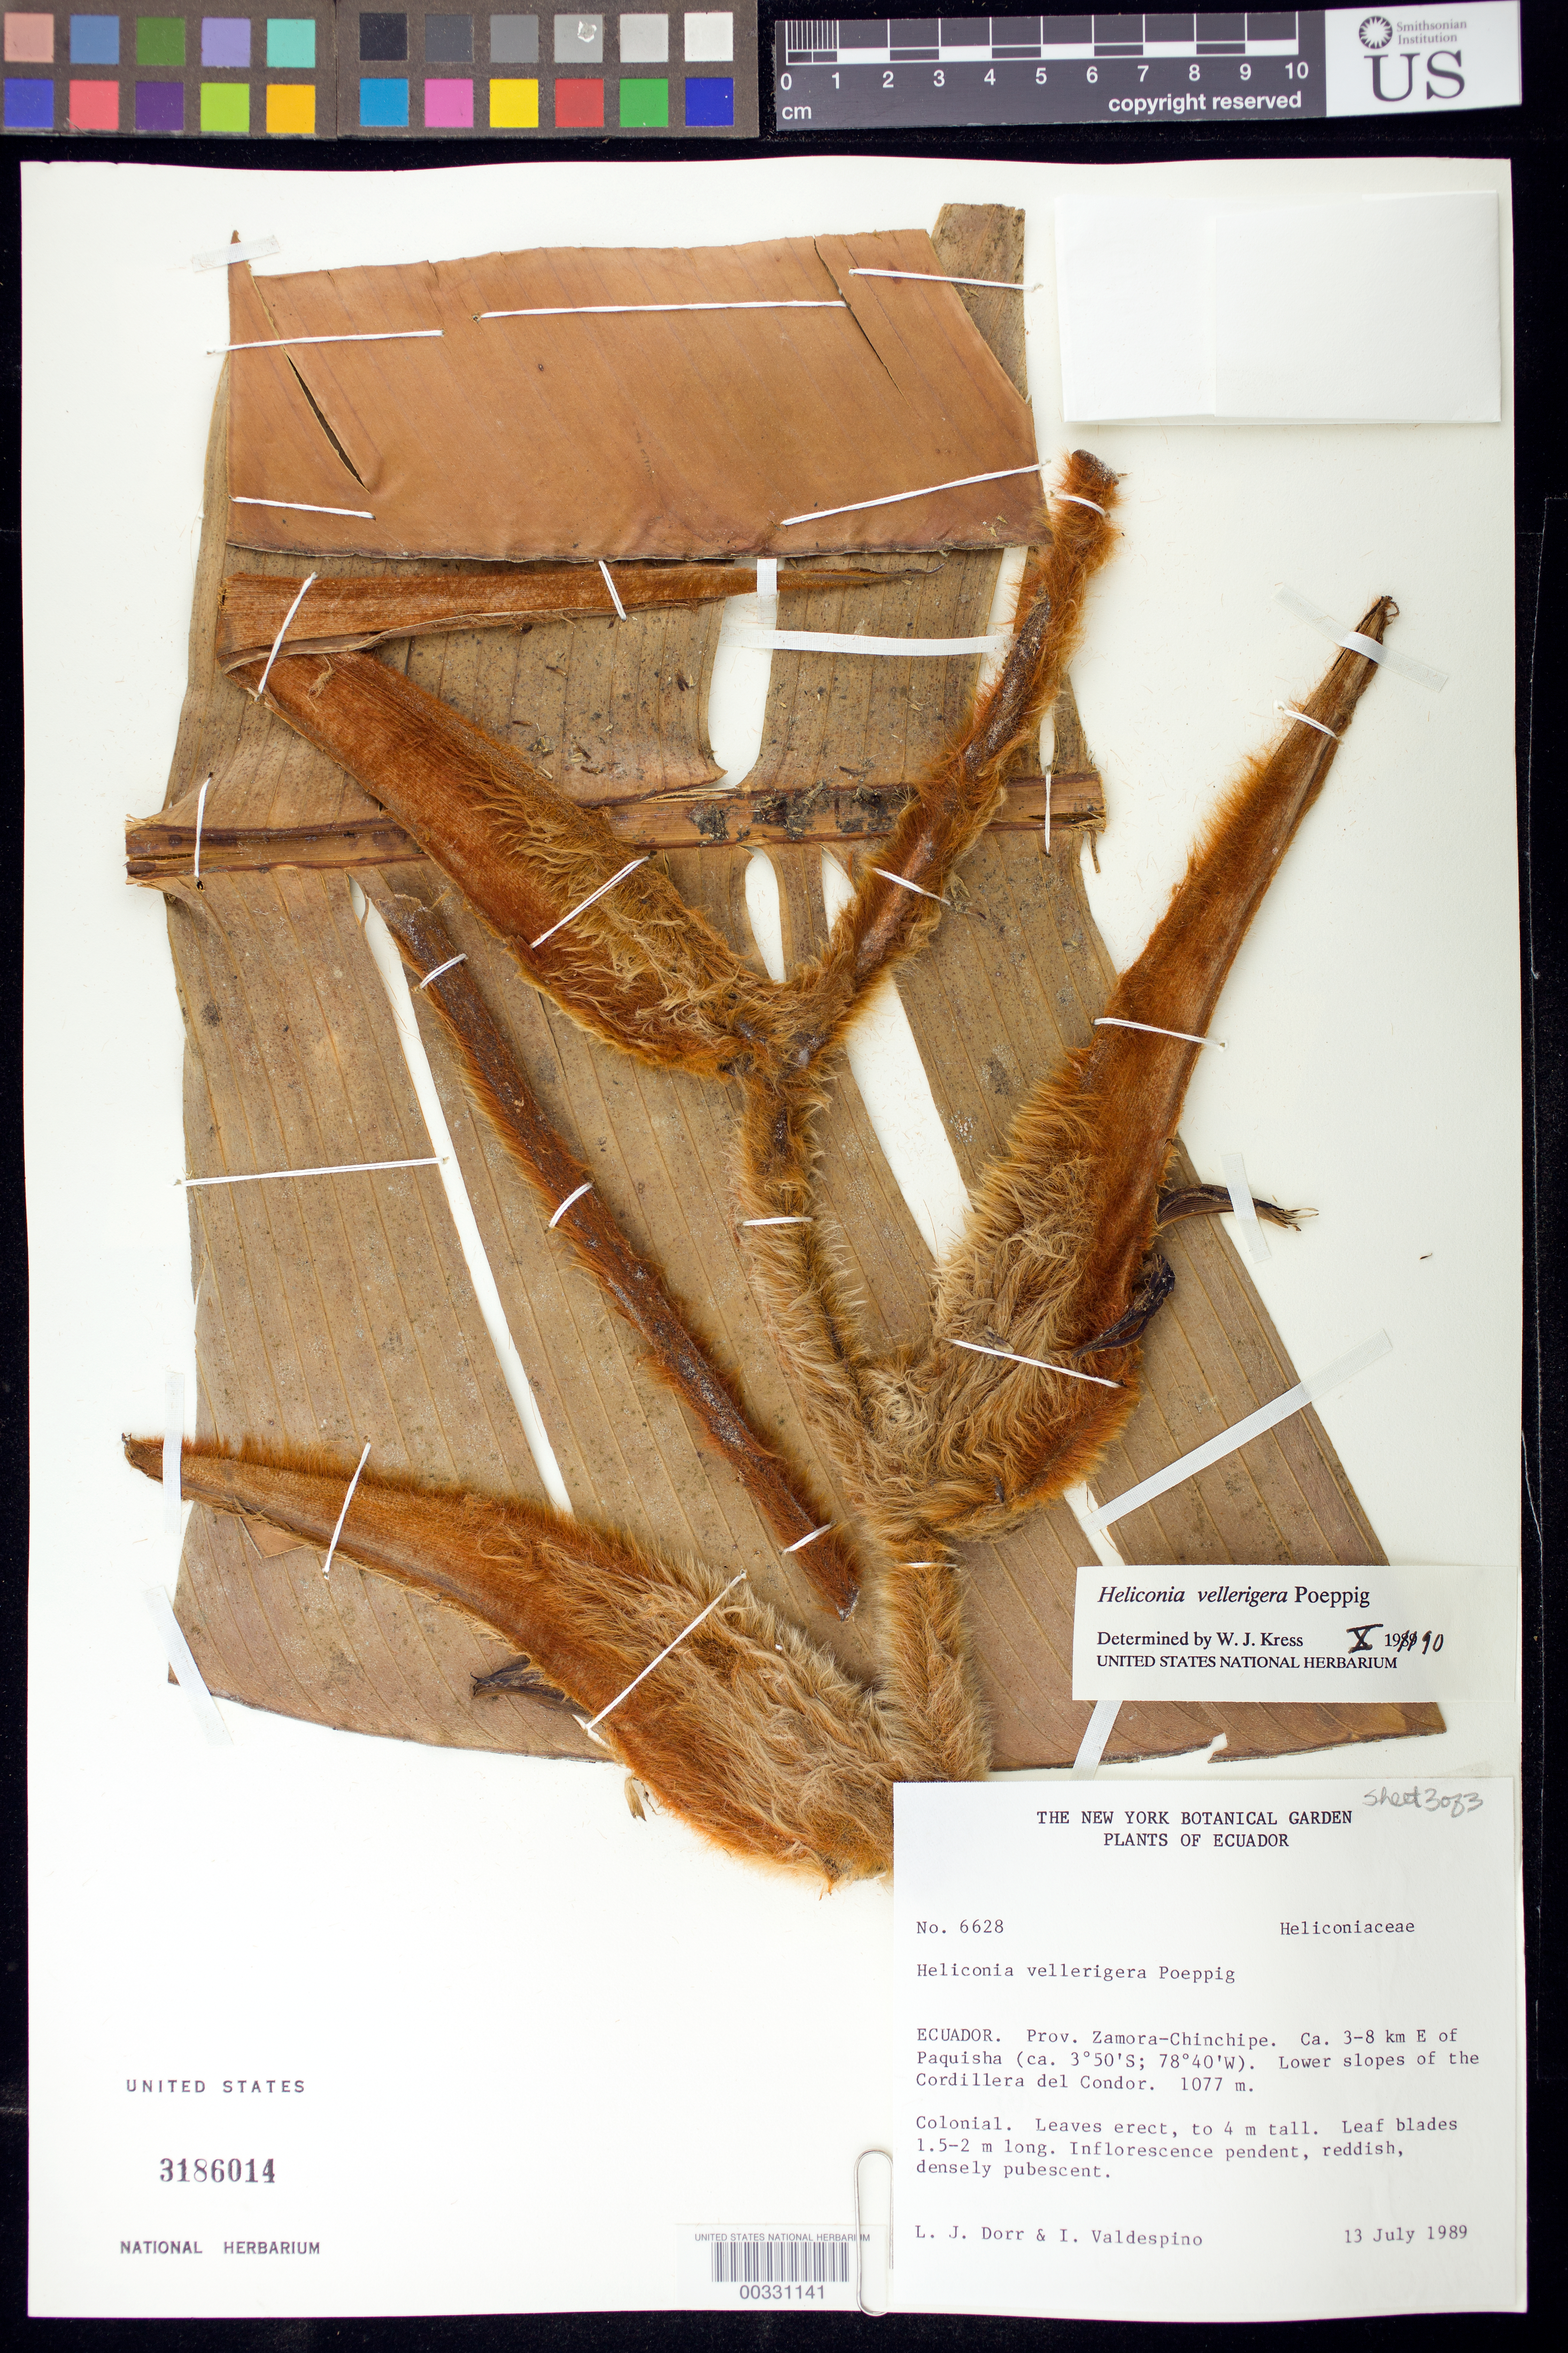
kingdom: Plantae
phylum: Tracheophyta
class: Liliopsida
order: Zingiberales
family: Heliconiaceae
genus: Heliconia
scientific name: Heliconia vellerigera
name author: Poepp.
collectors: L. J. Dorr & I. A. Valdespino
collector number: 6628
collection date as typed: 13 Jul 1989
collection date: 1989-07-13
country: Ecuador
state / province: Zamora-Chinchipe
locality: Ca 3-8 km E of paquisha, lower slopes of Cordillera del condor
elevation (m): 1077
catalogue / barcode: US 3186014